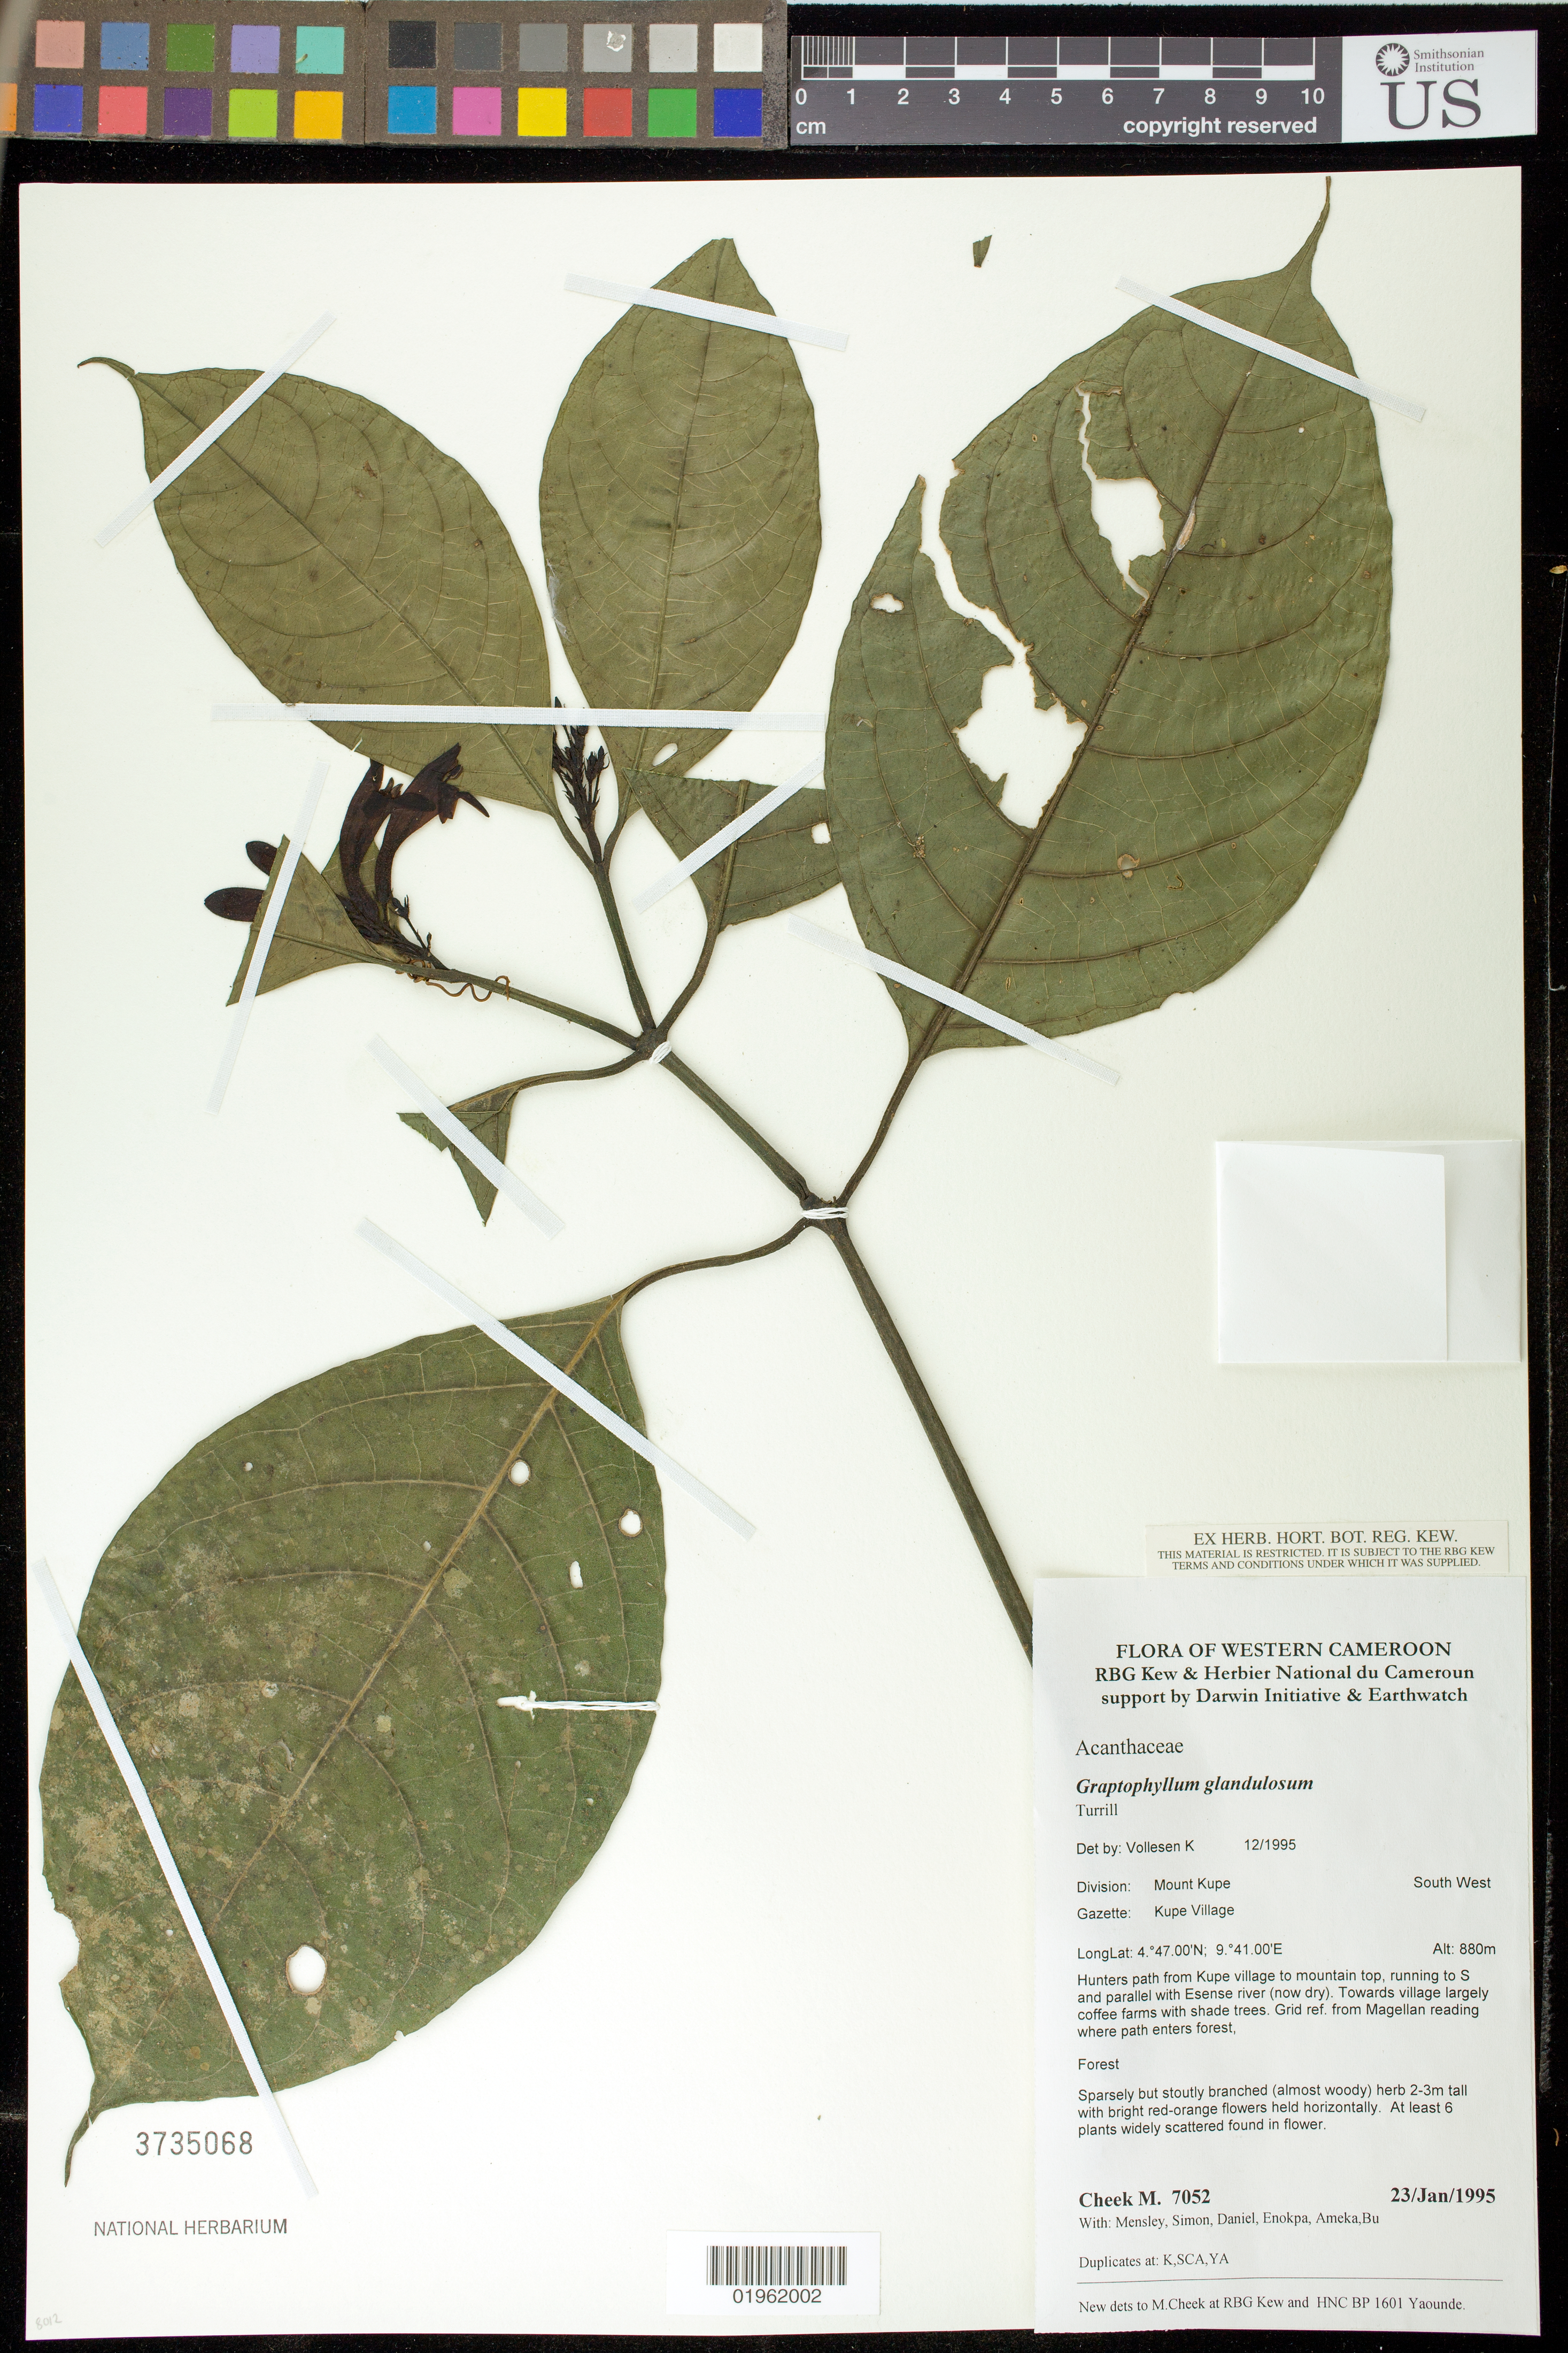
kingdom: Plantae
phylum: Tracheophyta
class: Magnoliopsida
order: Lamiales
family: Acanthaceae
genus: Graptophyllum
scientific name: Graptophyllum glandulosum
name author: Turrill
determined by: Vollesen, K.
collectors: M. Cheek, -. Mensley, -- Simon, -. Daniel & et al.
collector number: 7052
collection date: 1995-01-23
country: Cameroon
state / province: Sud-Ouest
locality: South West Cameroon. South West Province. Hunters path from Kupe village to mountain top, running to S and parallel with Esense river. Grid ref. from Magellan reading where path enters forest.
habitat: Lowland rainforest at edge of rocky dry stream gullies.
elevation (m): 880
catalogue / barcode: US 3735068